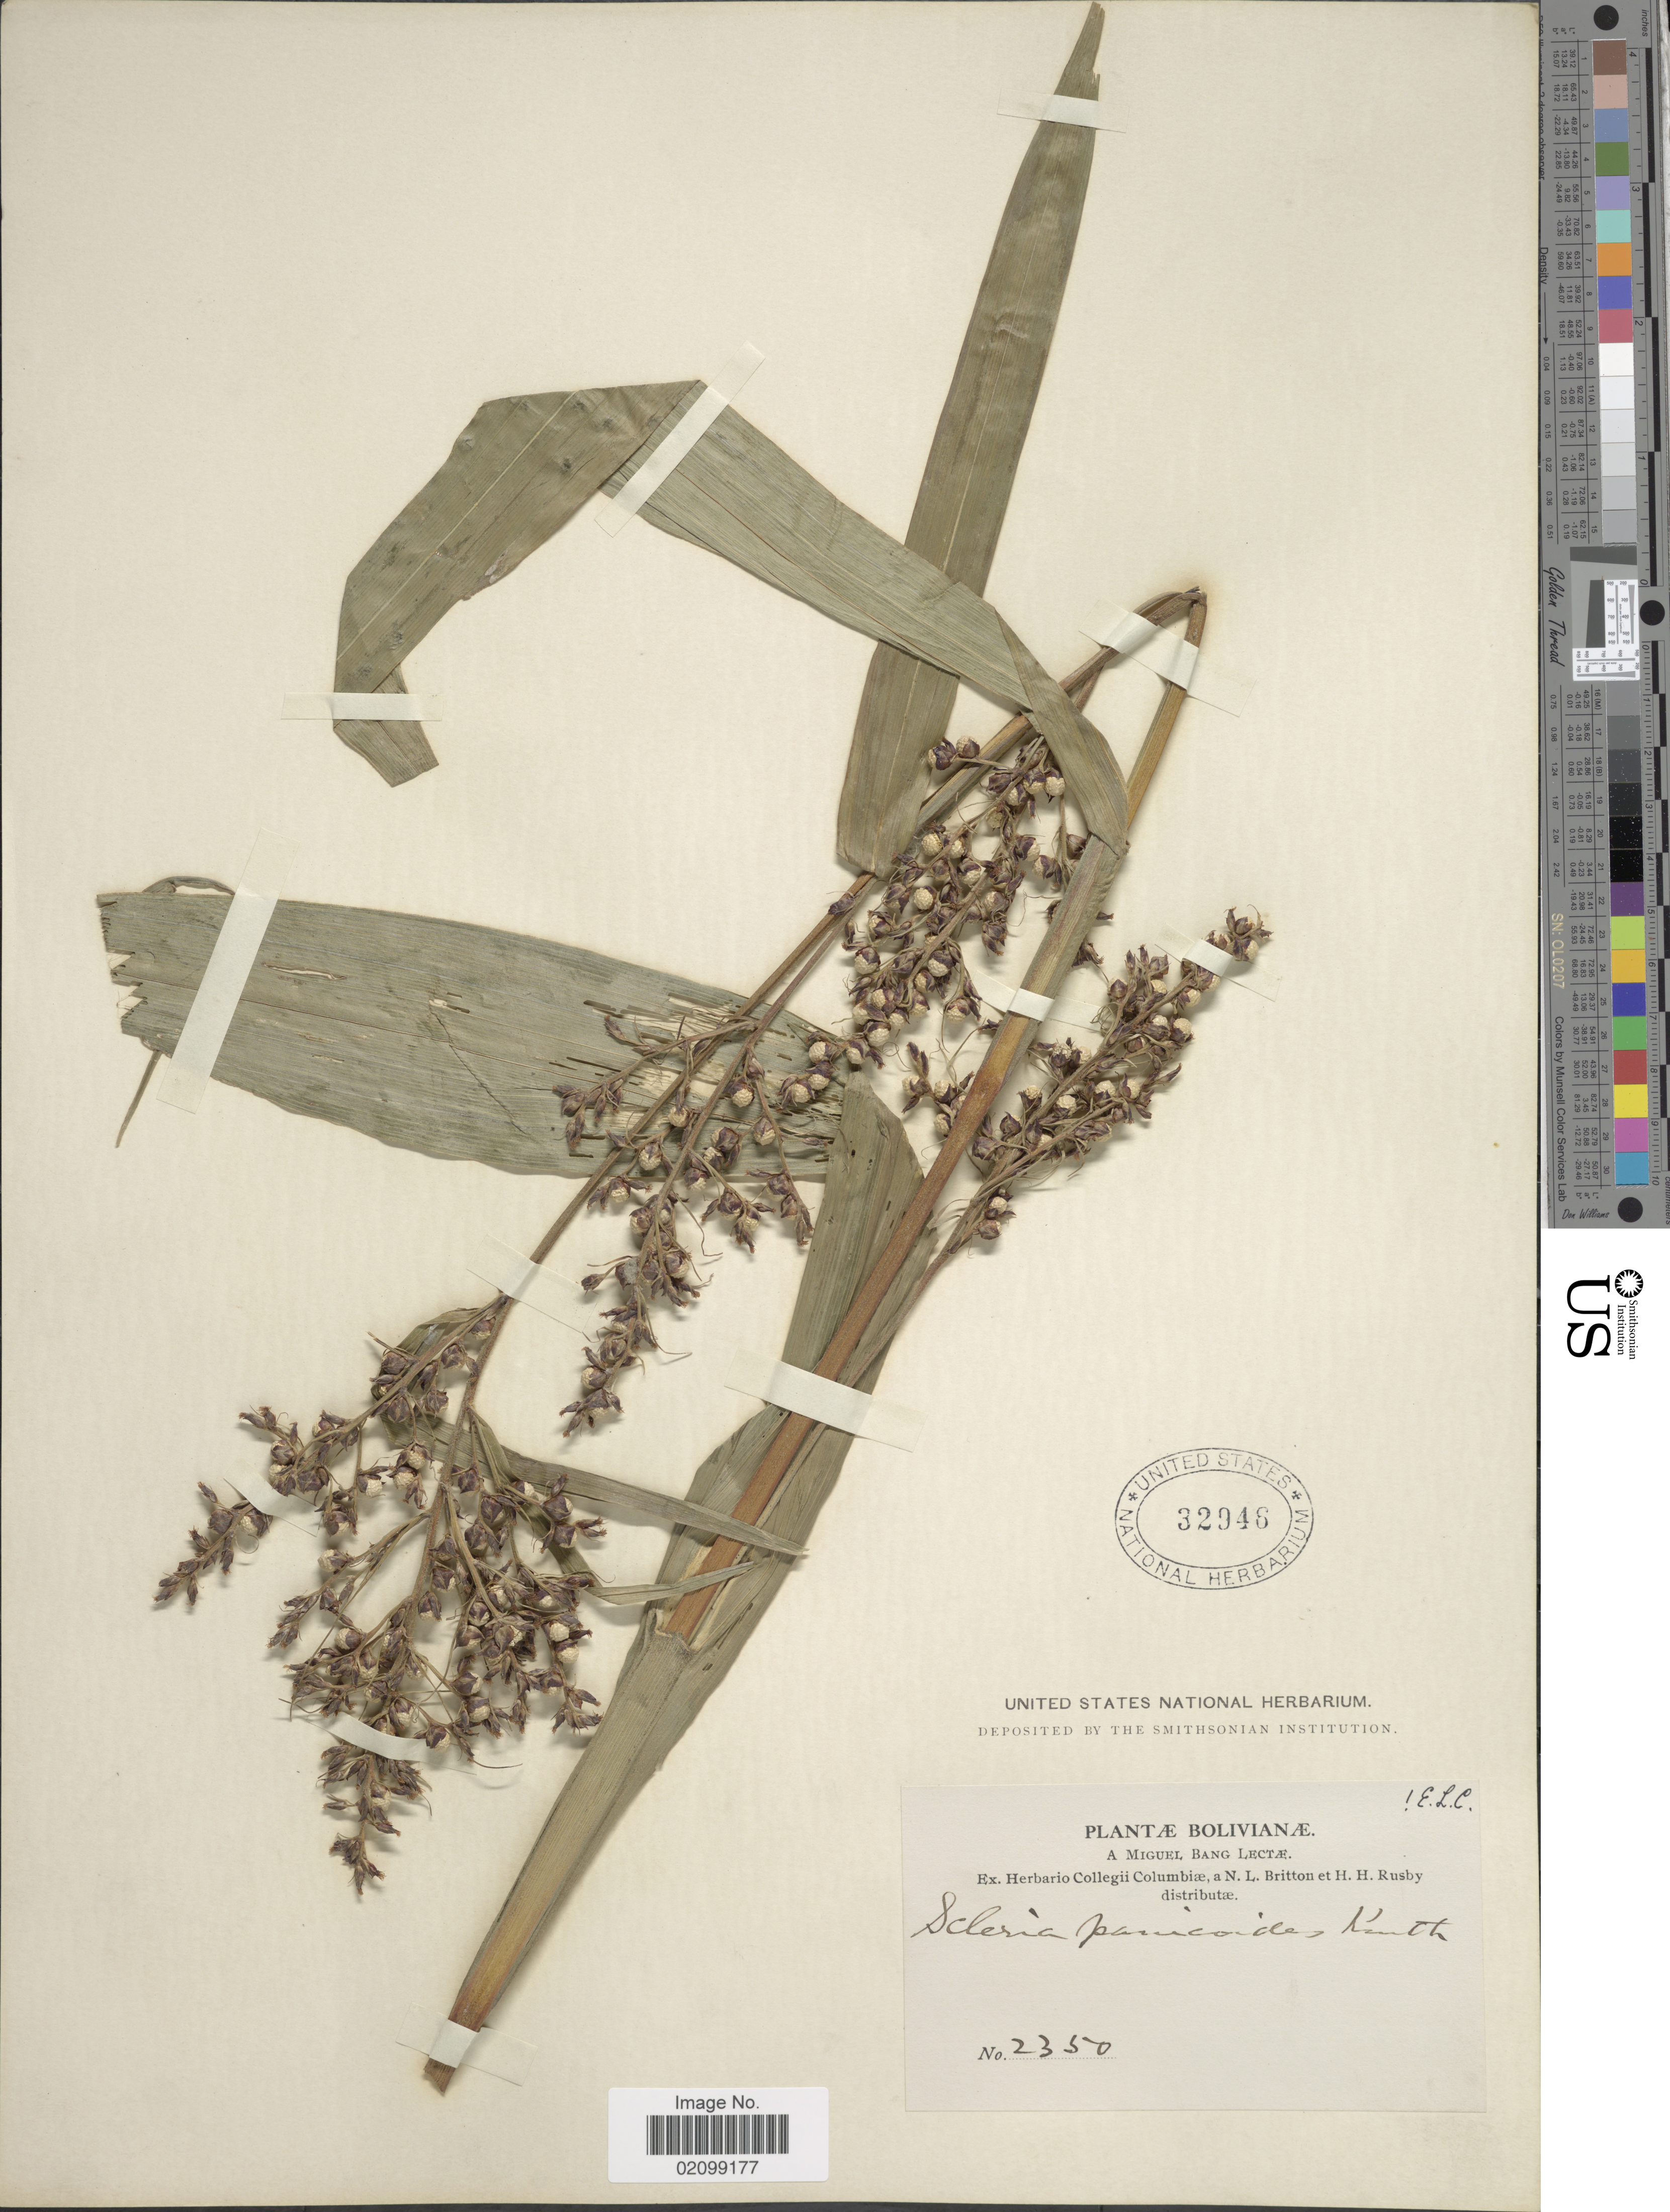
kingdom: Plantae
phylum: Tracheophyta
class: Liliopsida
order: Poales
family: Cyperaceae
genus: Scleria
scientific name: Scleria panicoides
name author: Kunth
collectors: M. Bang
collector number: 2350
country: Bolivia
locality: Bolivianae.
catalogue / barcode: US 32946